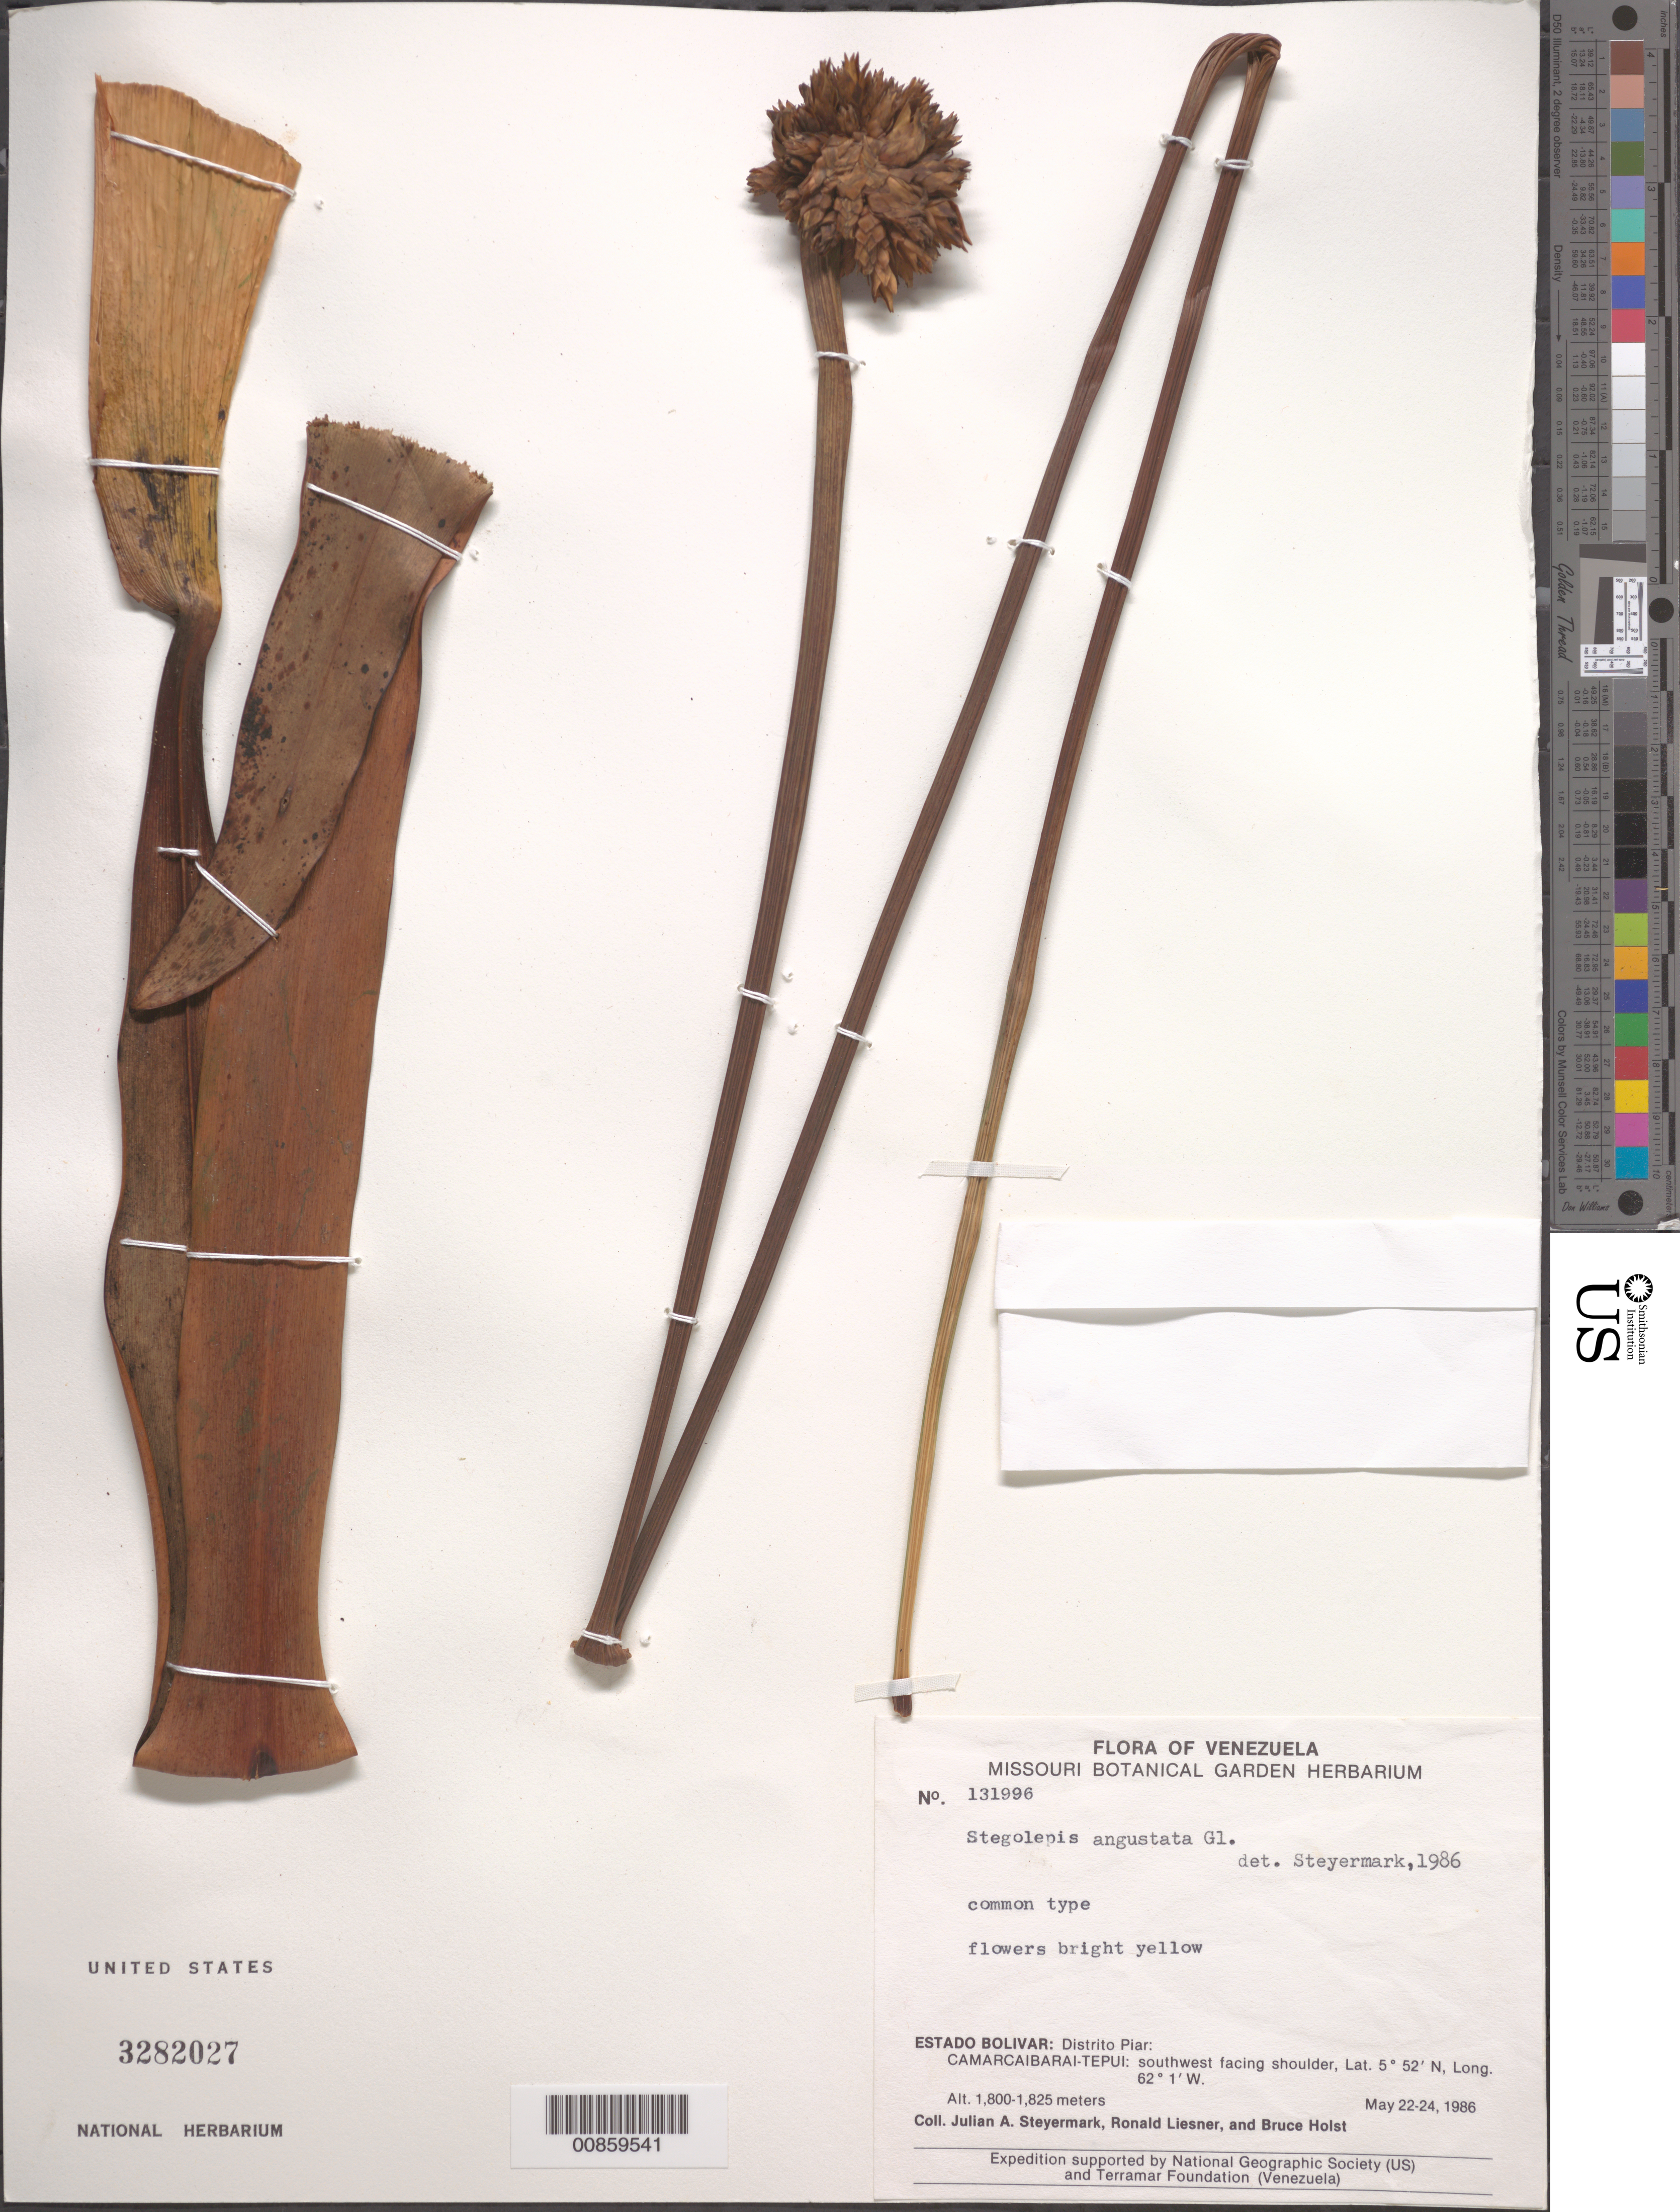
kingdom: Plantae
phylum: Tracheophyta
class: Liliopsida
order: Poales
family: Rapateaceae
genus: Stegolepis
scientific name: Stegolepis angustata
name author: Gleason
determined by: Steyermark, Julian A., (VEN)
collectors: J. Steyermark, R. L. Liesner & B. Holst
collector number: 131996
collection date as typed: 22-May-86 to 24-May-86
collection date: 1986-05-22/1986-05-24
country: Venezuela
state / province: Bolívar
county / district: Piar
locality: Camarcaibarai-tepuí; SW facing shoulder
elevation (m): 1800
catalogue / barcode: US 3282027